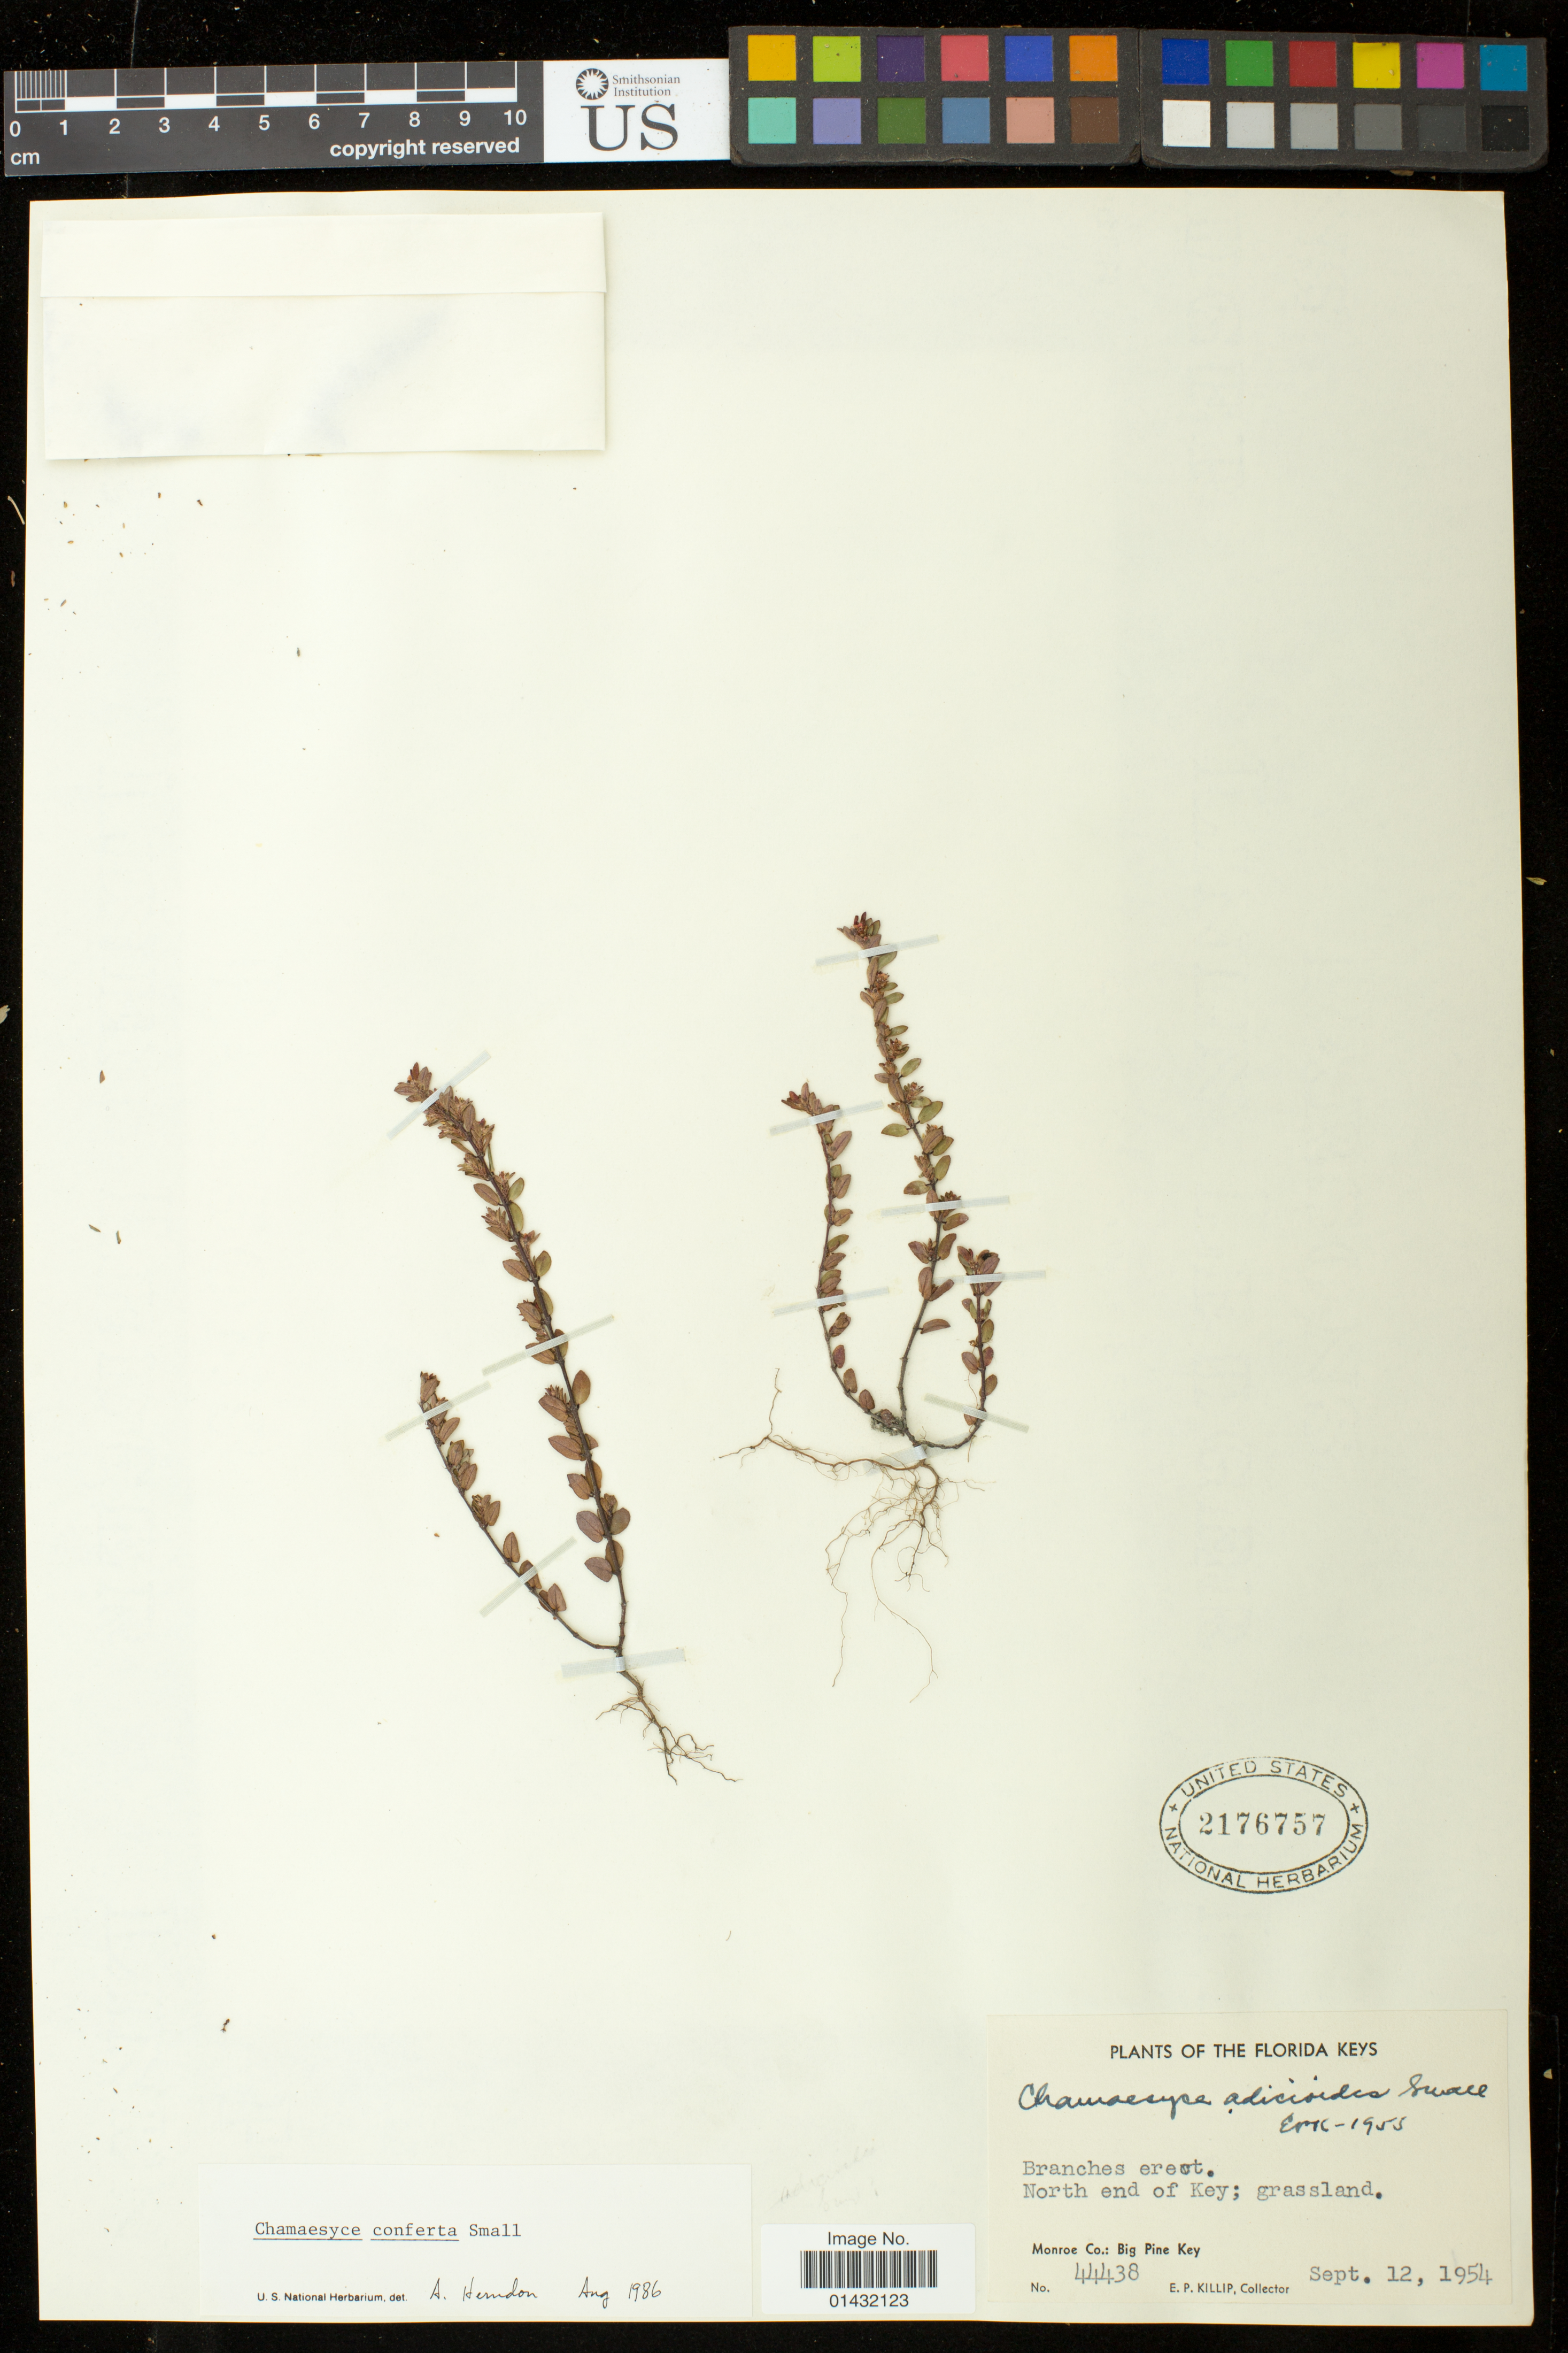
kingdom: Plantae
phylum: Tracheophyta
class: Magnoliopsida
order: Malpighiales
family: Euphorbiaceae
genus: Euphorbia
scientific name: Euphorbia conferta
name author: (Small) Oudejans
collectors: E. P. Killip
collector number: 44438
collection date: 1954-09-12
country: United States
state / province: Florida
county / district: Monroe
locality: Big Pine Key; North end of Key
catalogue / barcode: US 2176757